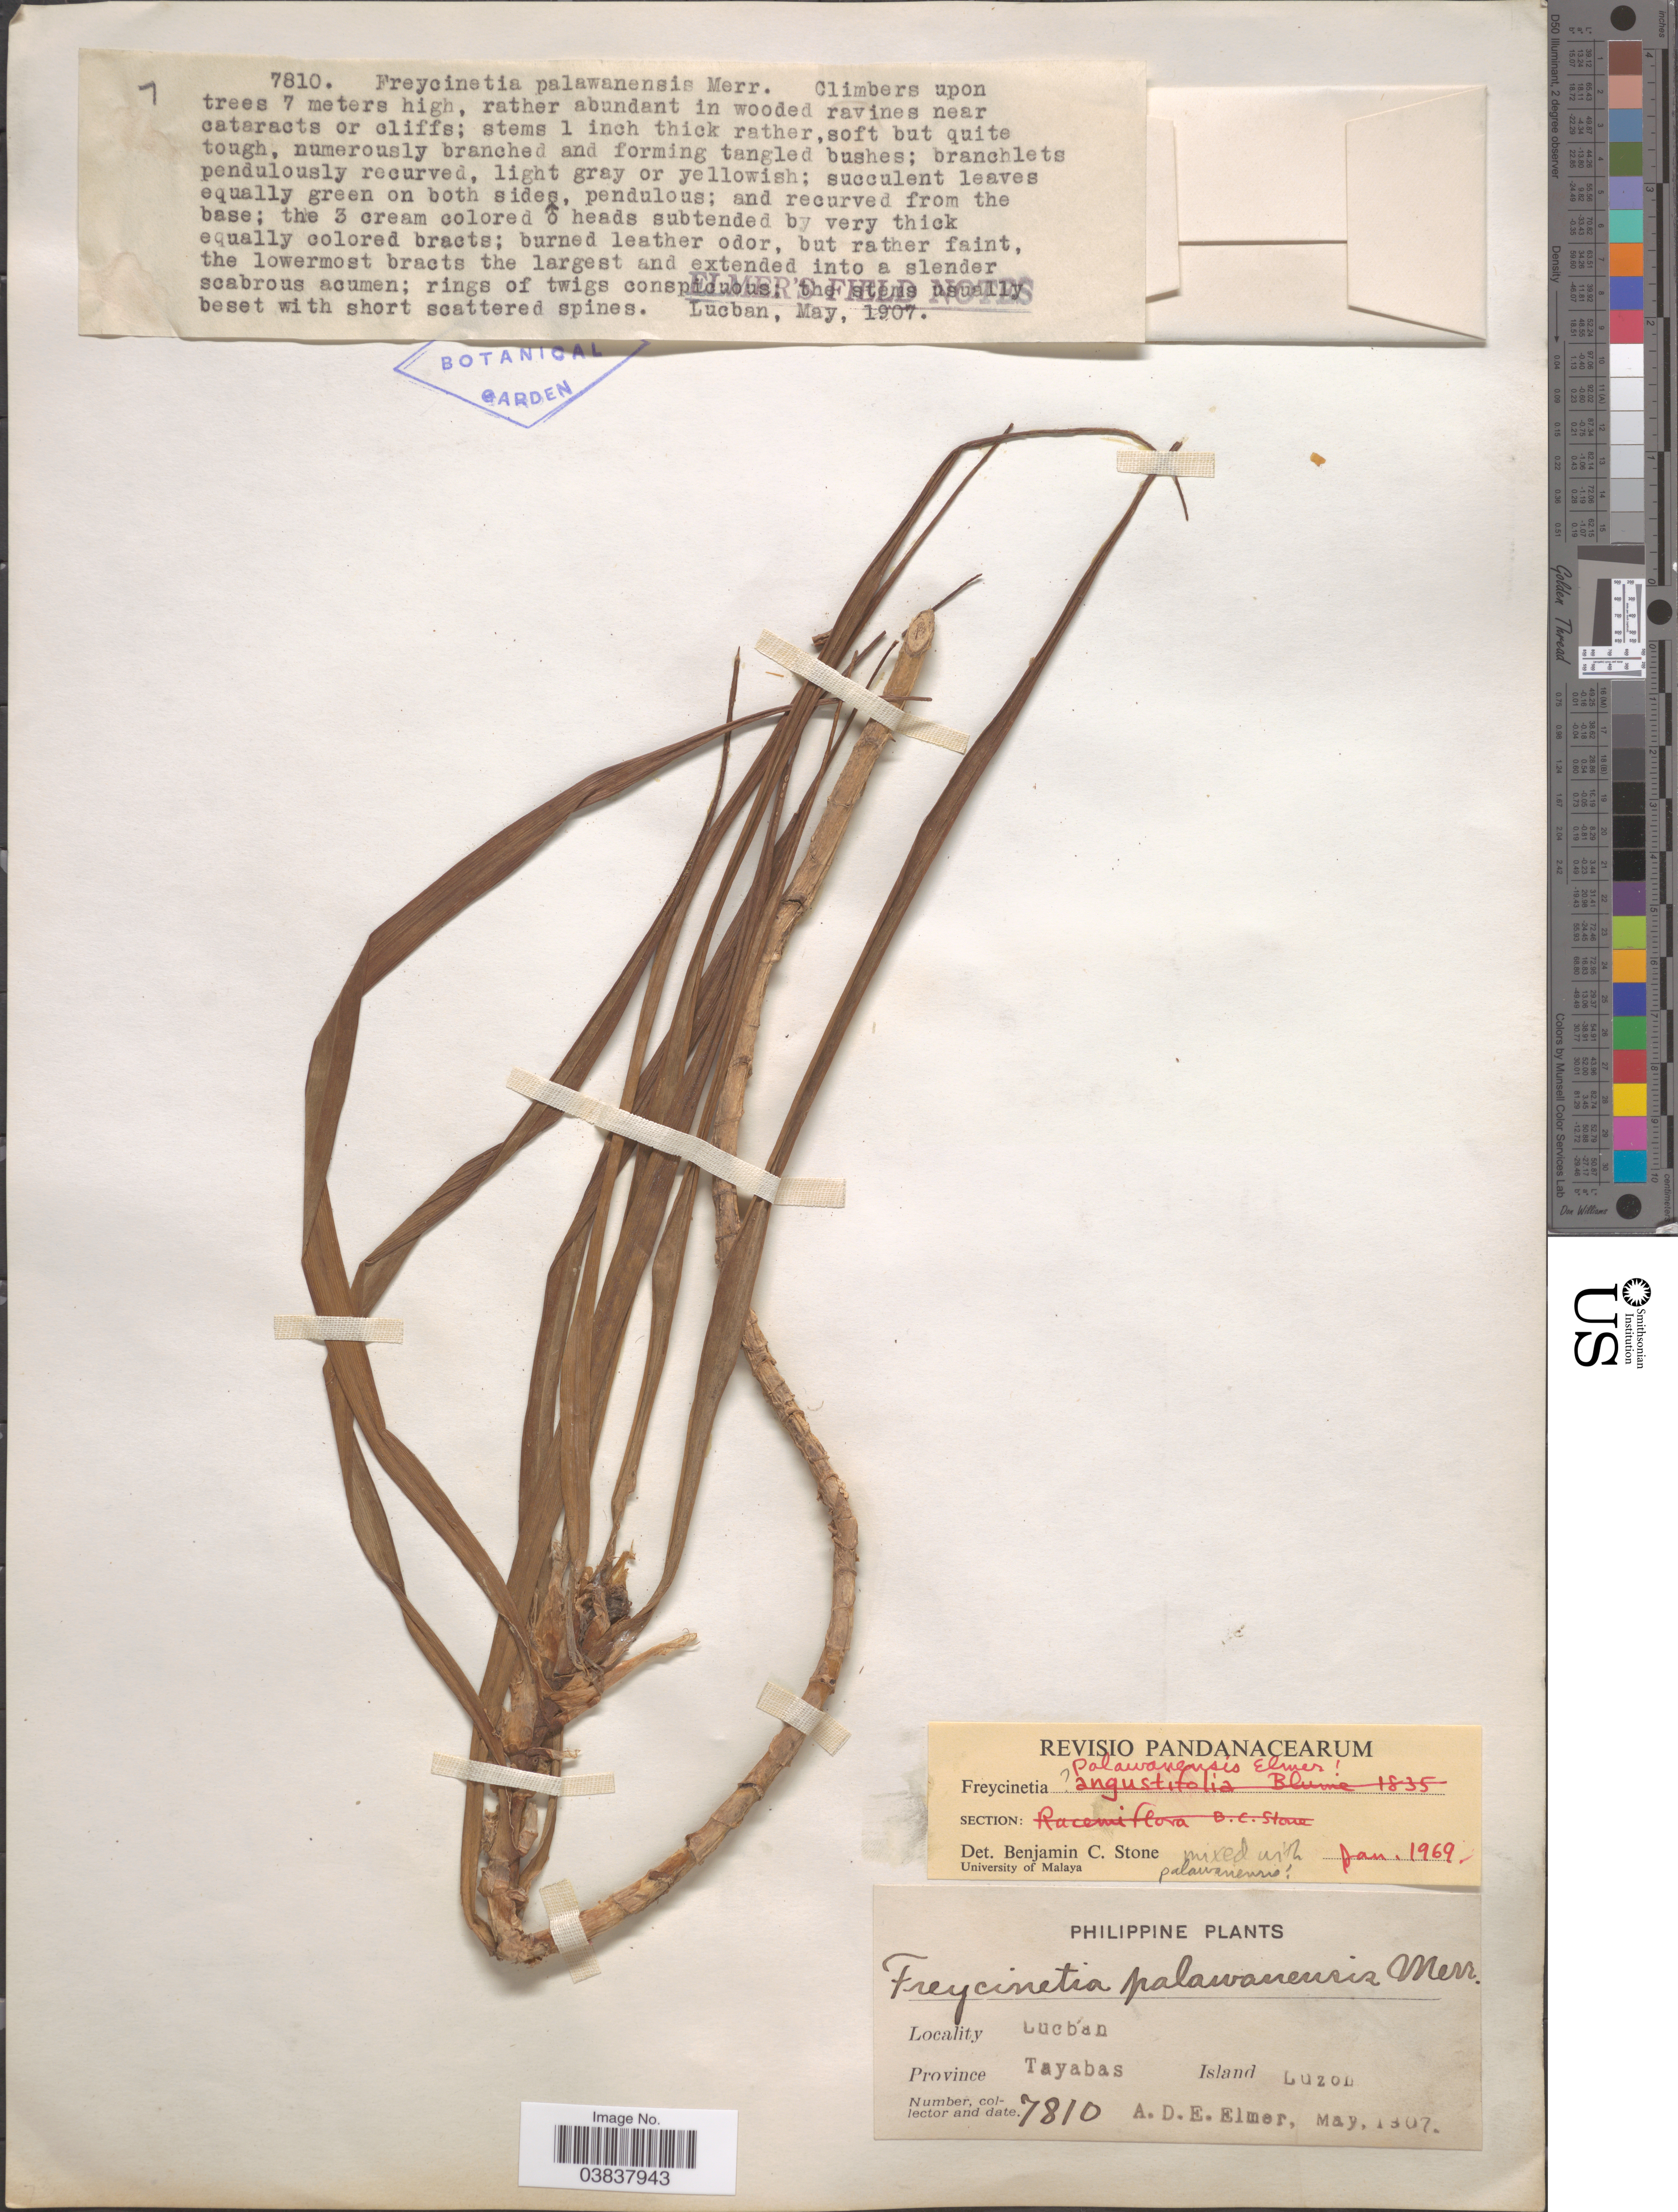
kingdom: Plantae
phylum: Tracheophyta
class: Liliopsida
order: Pandanales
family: Pandanaceae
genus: Freycinetia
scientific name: Freycinetia palawanensis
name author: Merr. ex Elmer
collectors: A. D. E. Elmer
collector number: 7810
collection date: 1907-05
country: Philippines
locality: Lucban, Province Tayabas, Island Luzon.